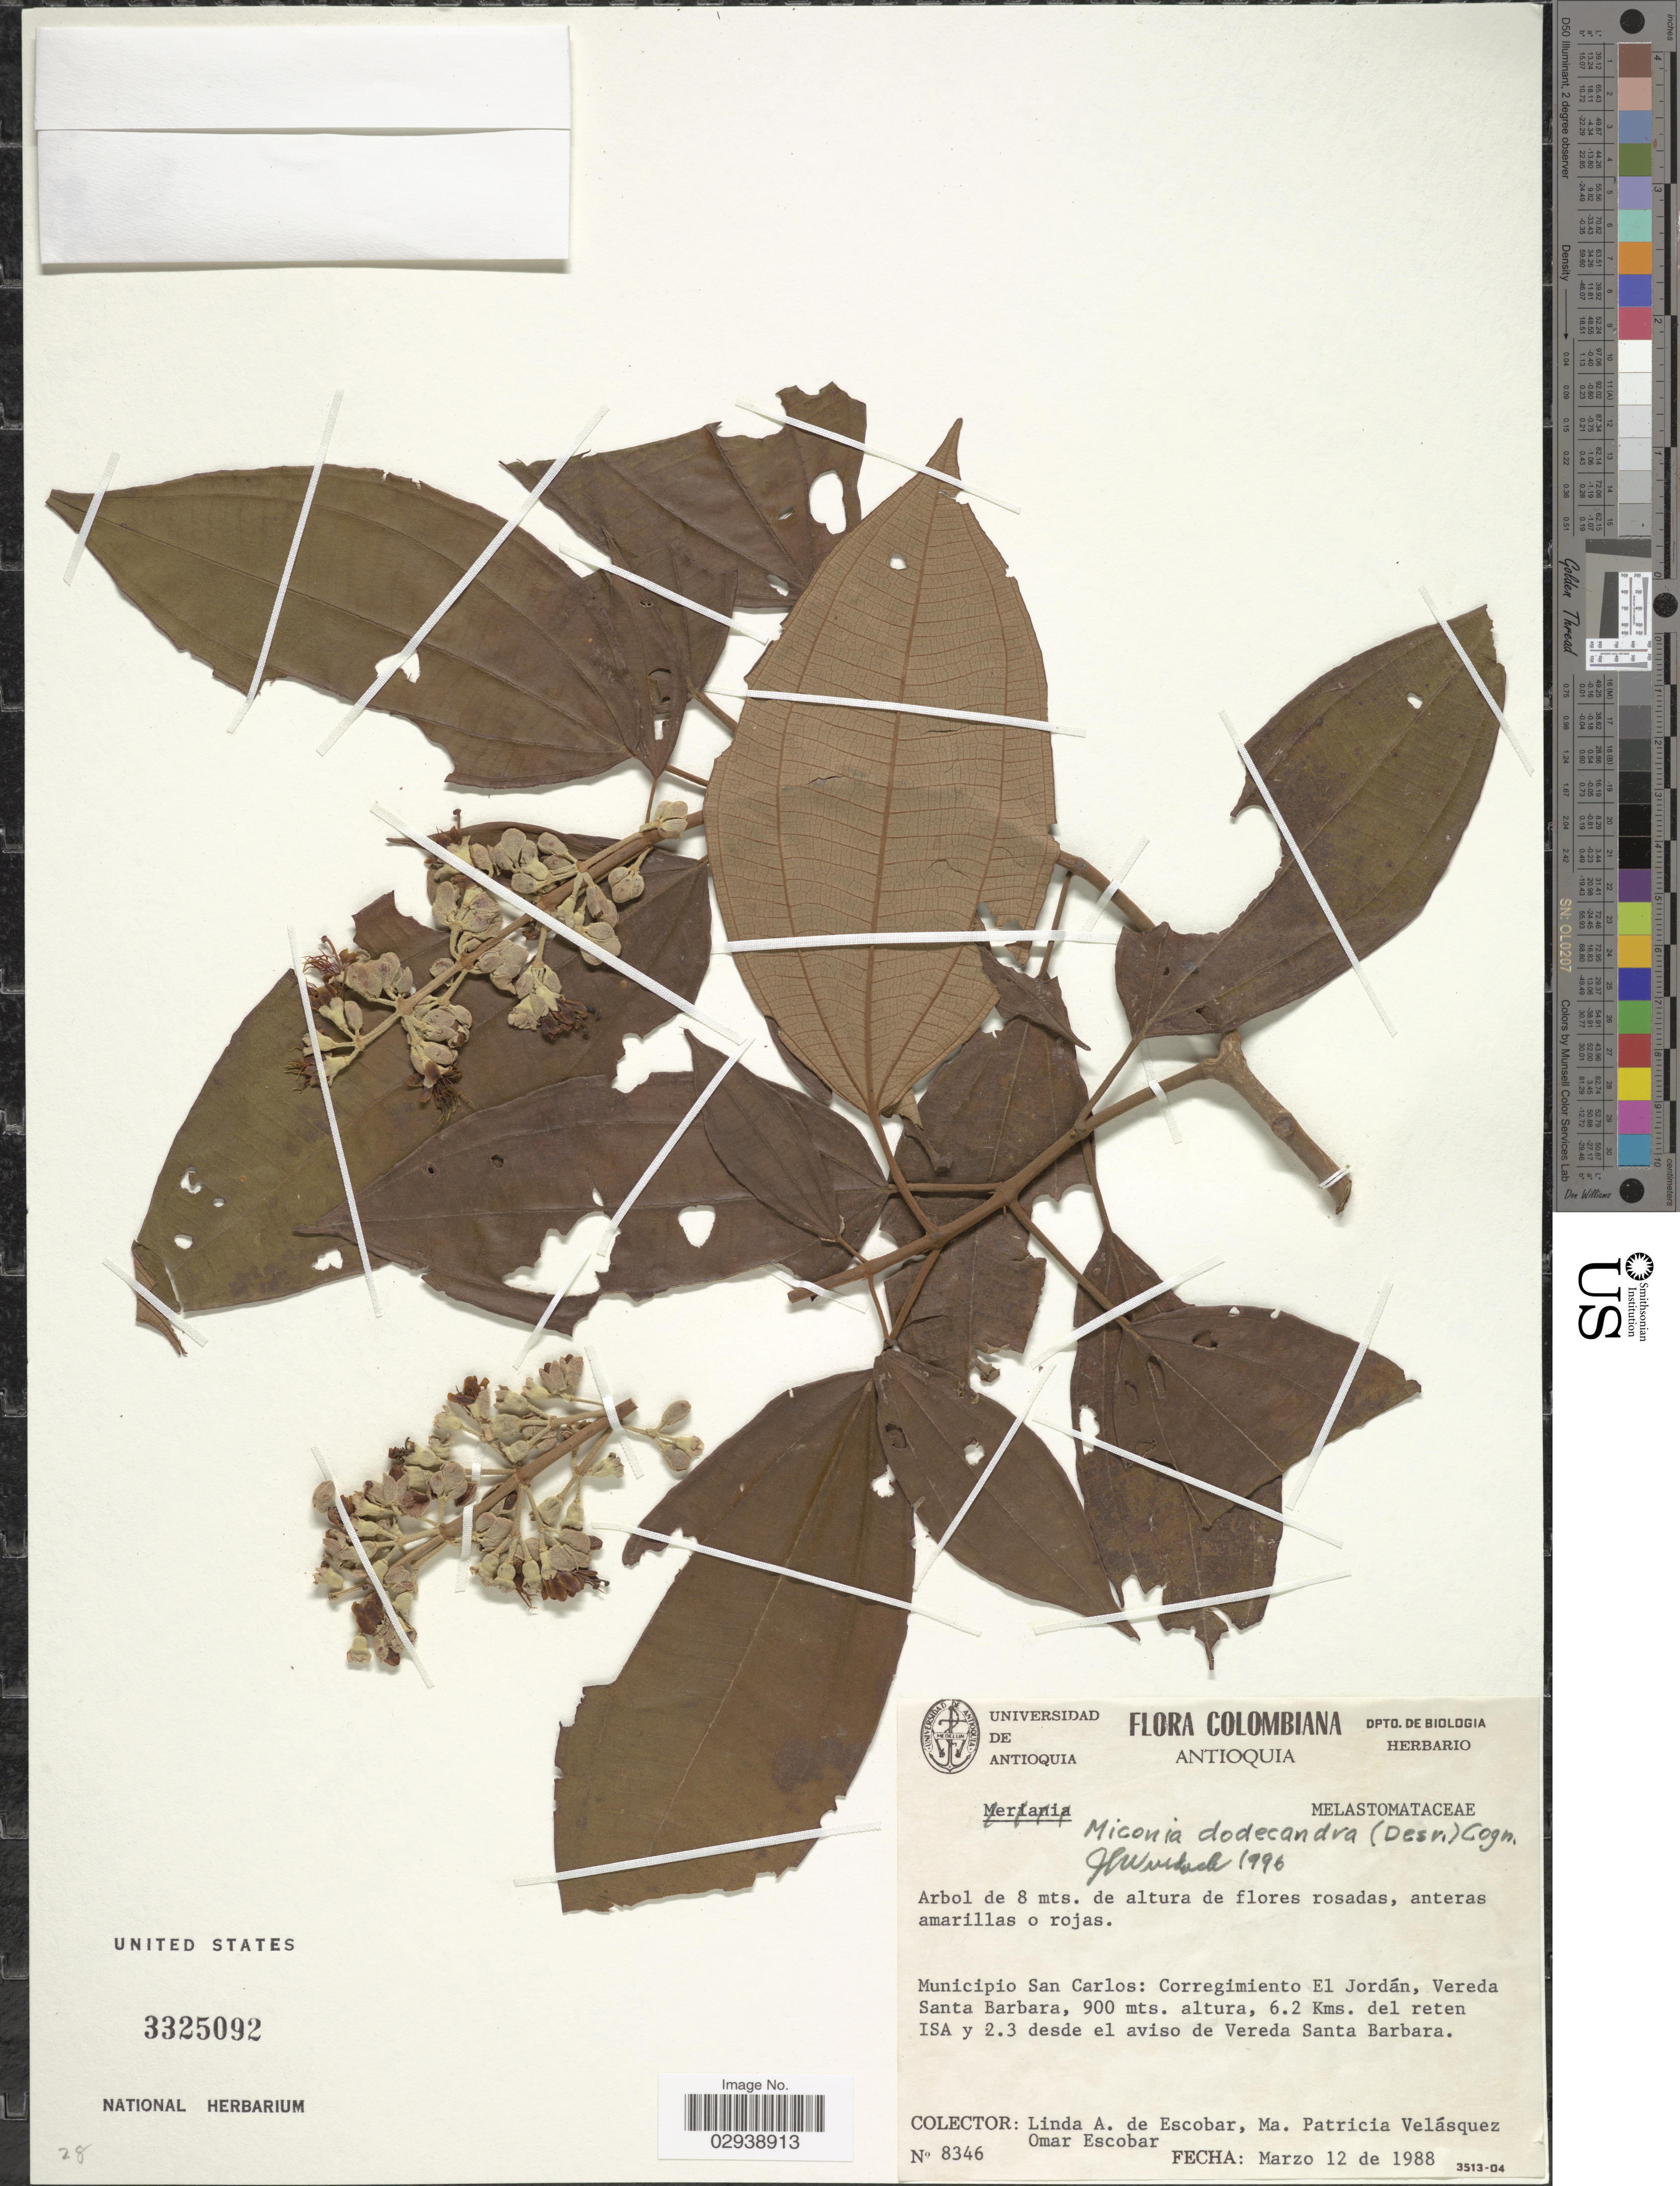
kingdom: Plantae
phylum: Tracheophyta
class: Magnoliopsida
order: Myrtales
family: Melastomataceae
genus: Miconia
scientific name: Miconia dodecandra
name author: Cogn.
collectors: L. K. de Escobar, M. P. Velásquez & O. D. Escobar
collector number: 8346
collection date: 1988-03-12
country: Colombia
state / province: Antioquia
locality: Municipio San Carlos: Corregimiento El Jordán, Vereda Santa Barbara, 6.2 Kms. del reten ISA y 2.3 desde el aviso de Vereda Santa Barbara.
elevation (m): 900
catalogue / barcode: US 3325092